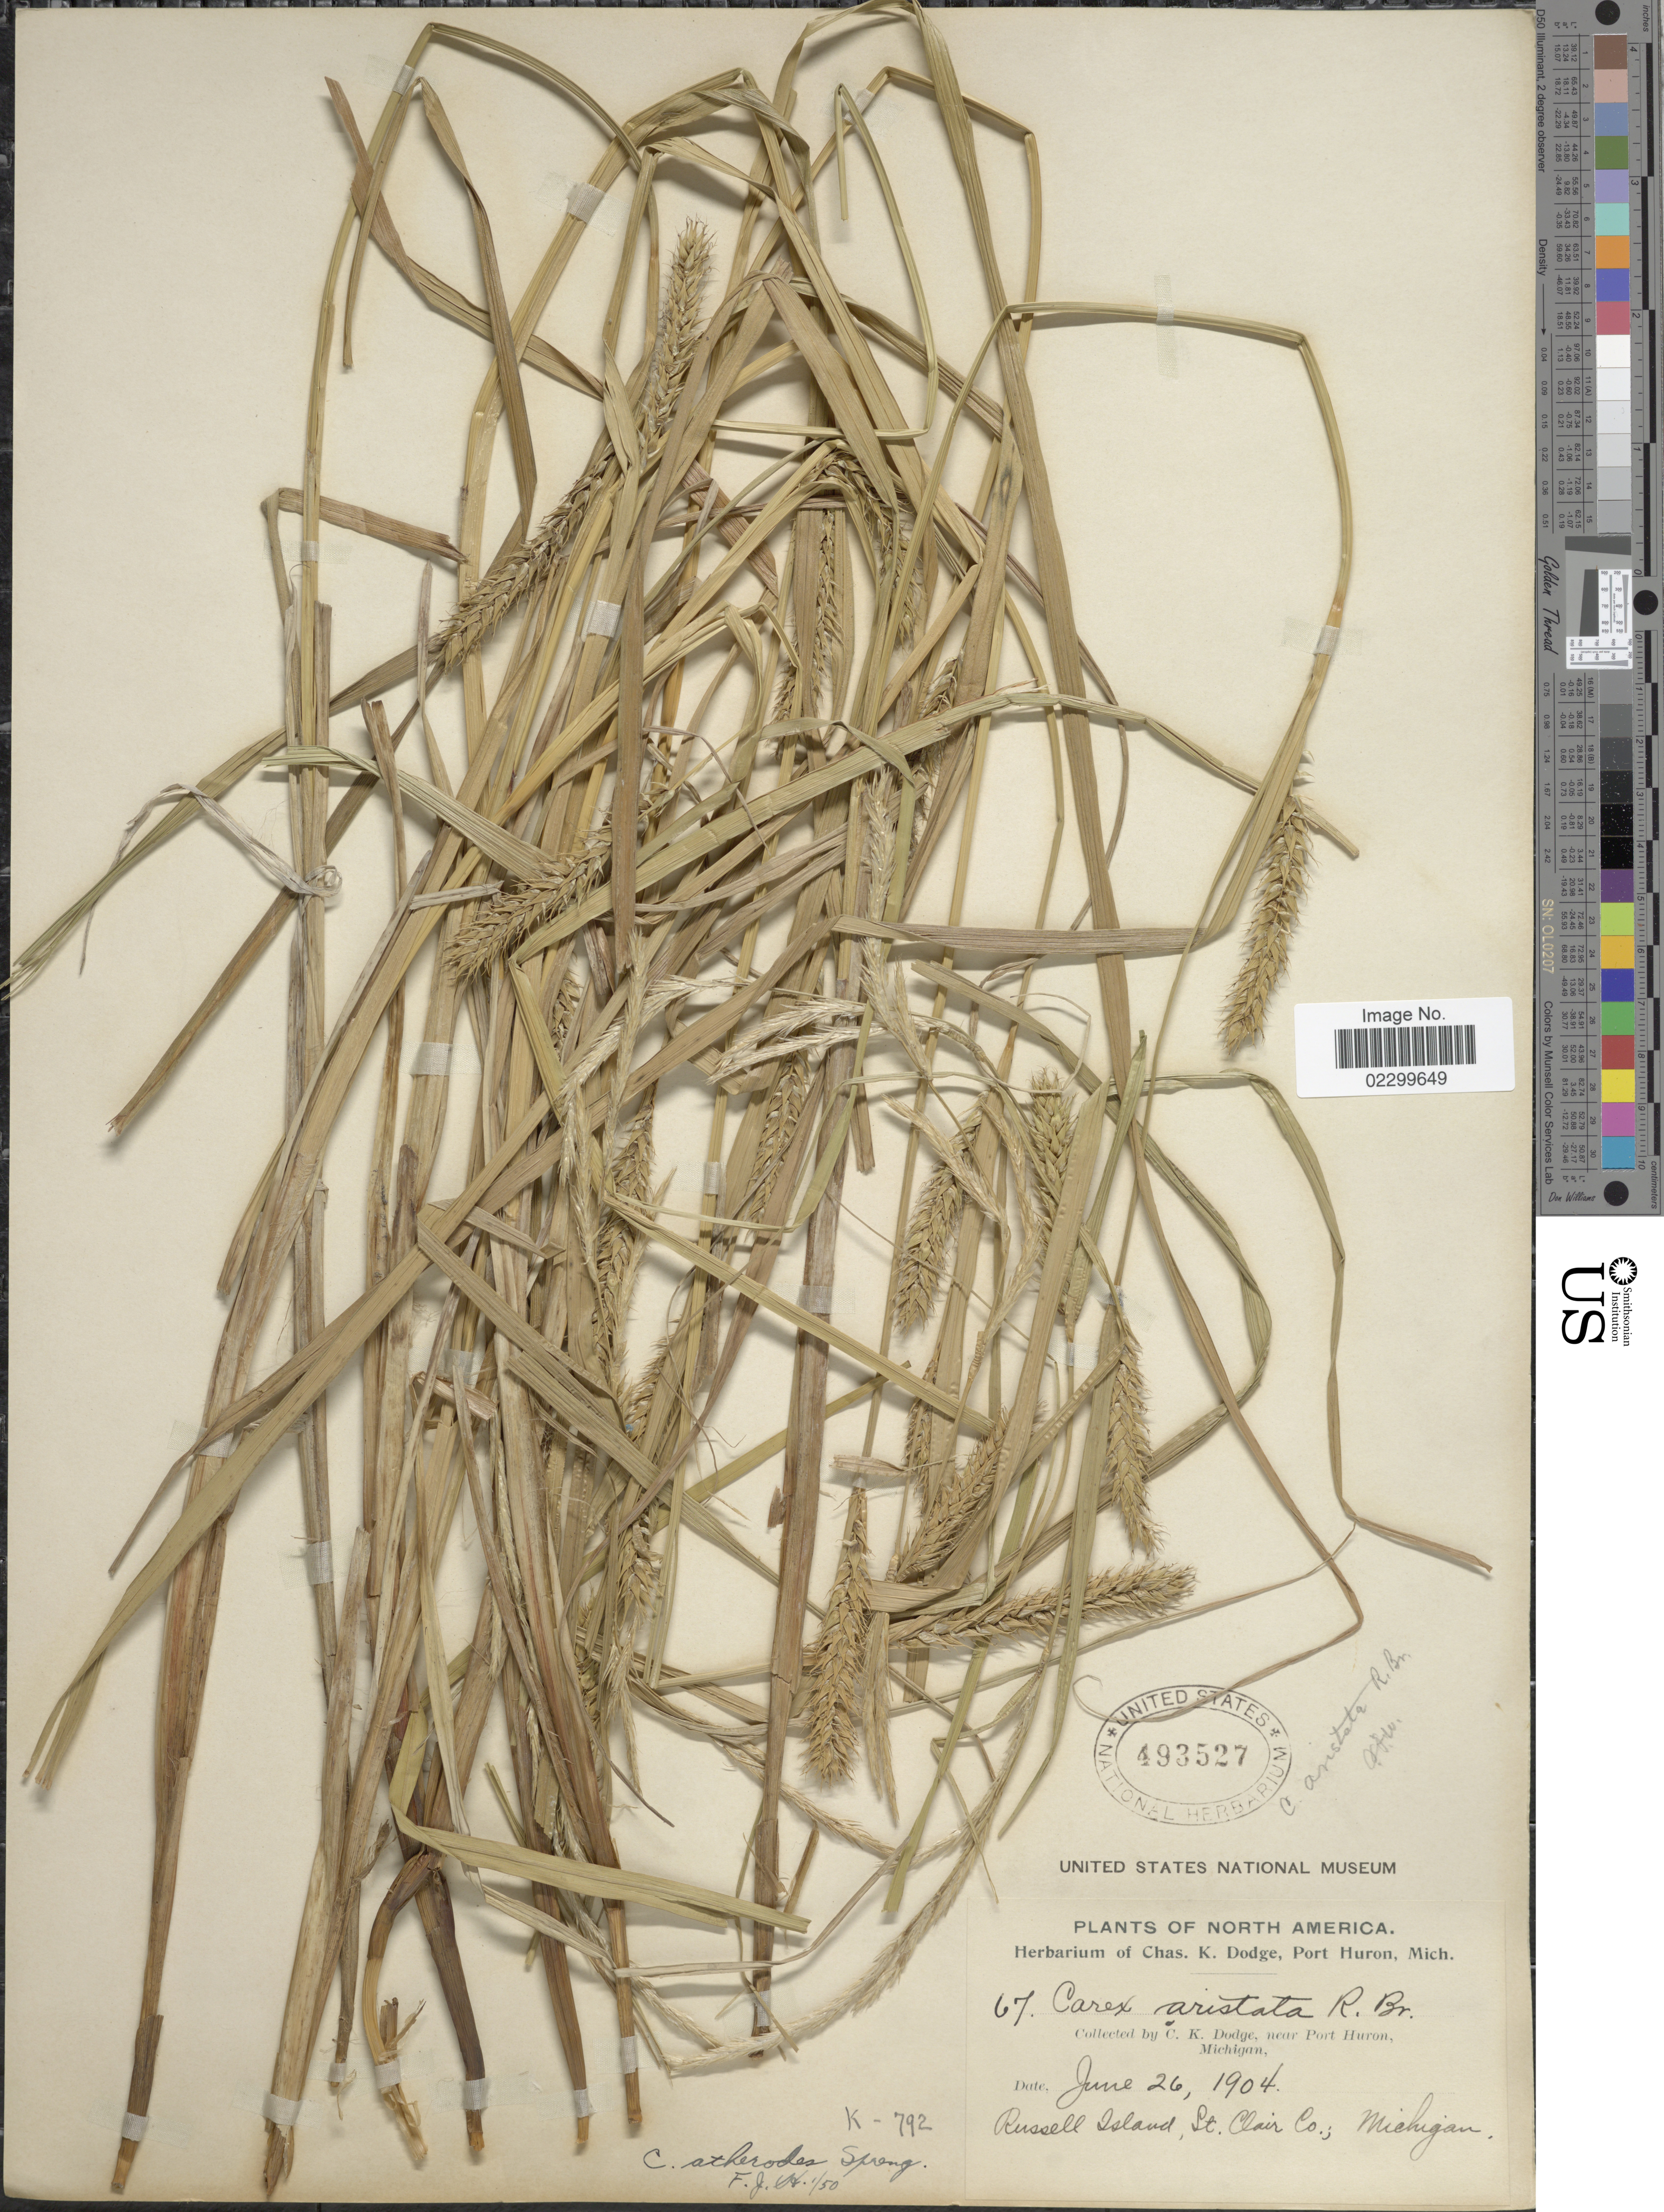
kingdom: Plantae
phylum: Tracheophyta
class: Liliopsida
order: Poales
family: Cyperaceae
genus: Carex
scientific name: Carex atherodes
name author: Spreng.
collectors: C. Dodge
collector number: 67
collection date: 1904-06-26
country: United States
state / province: Michigan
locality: Near Port Huron, Russell Island, St. Clair Co.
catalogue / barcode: US 493527